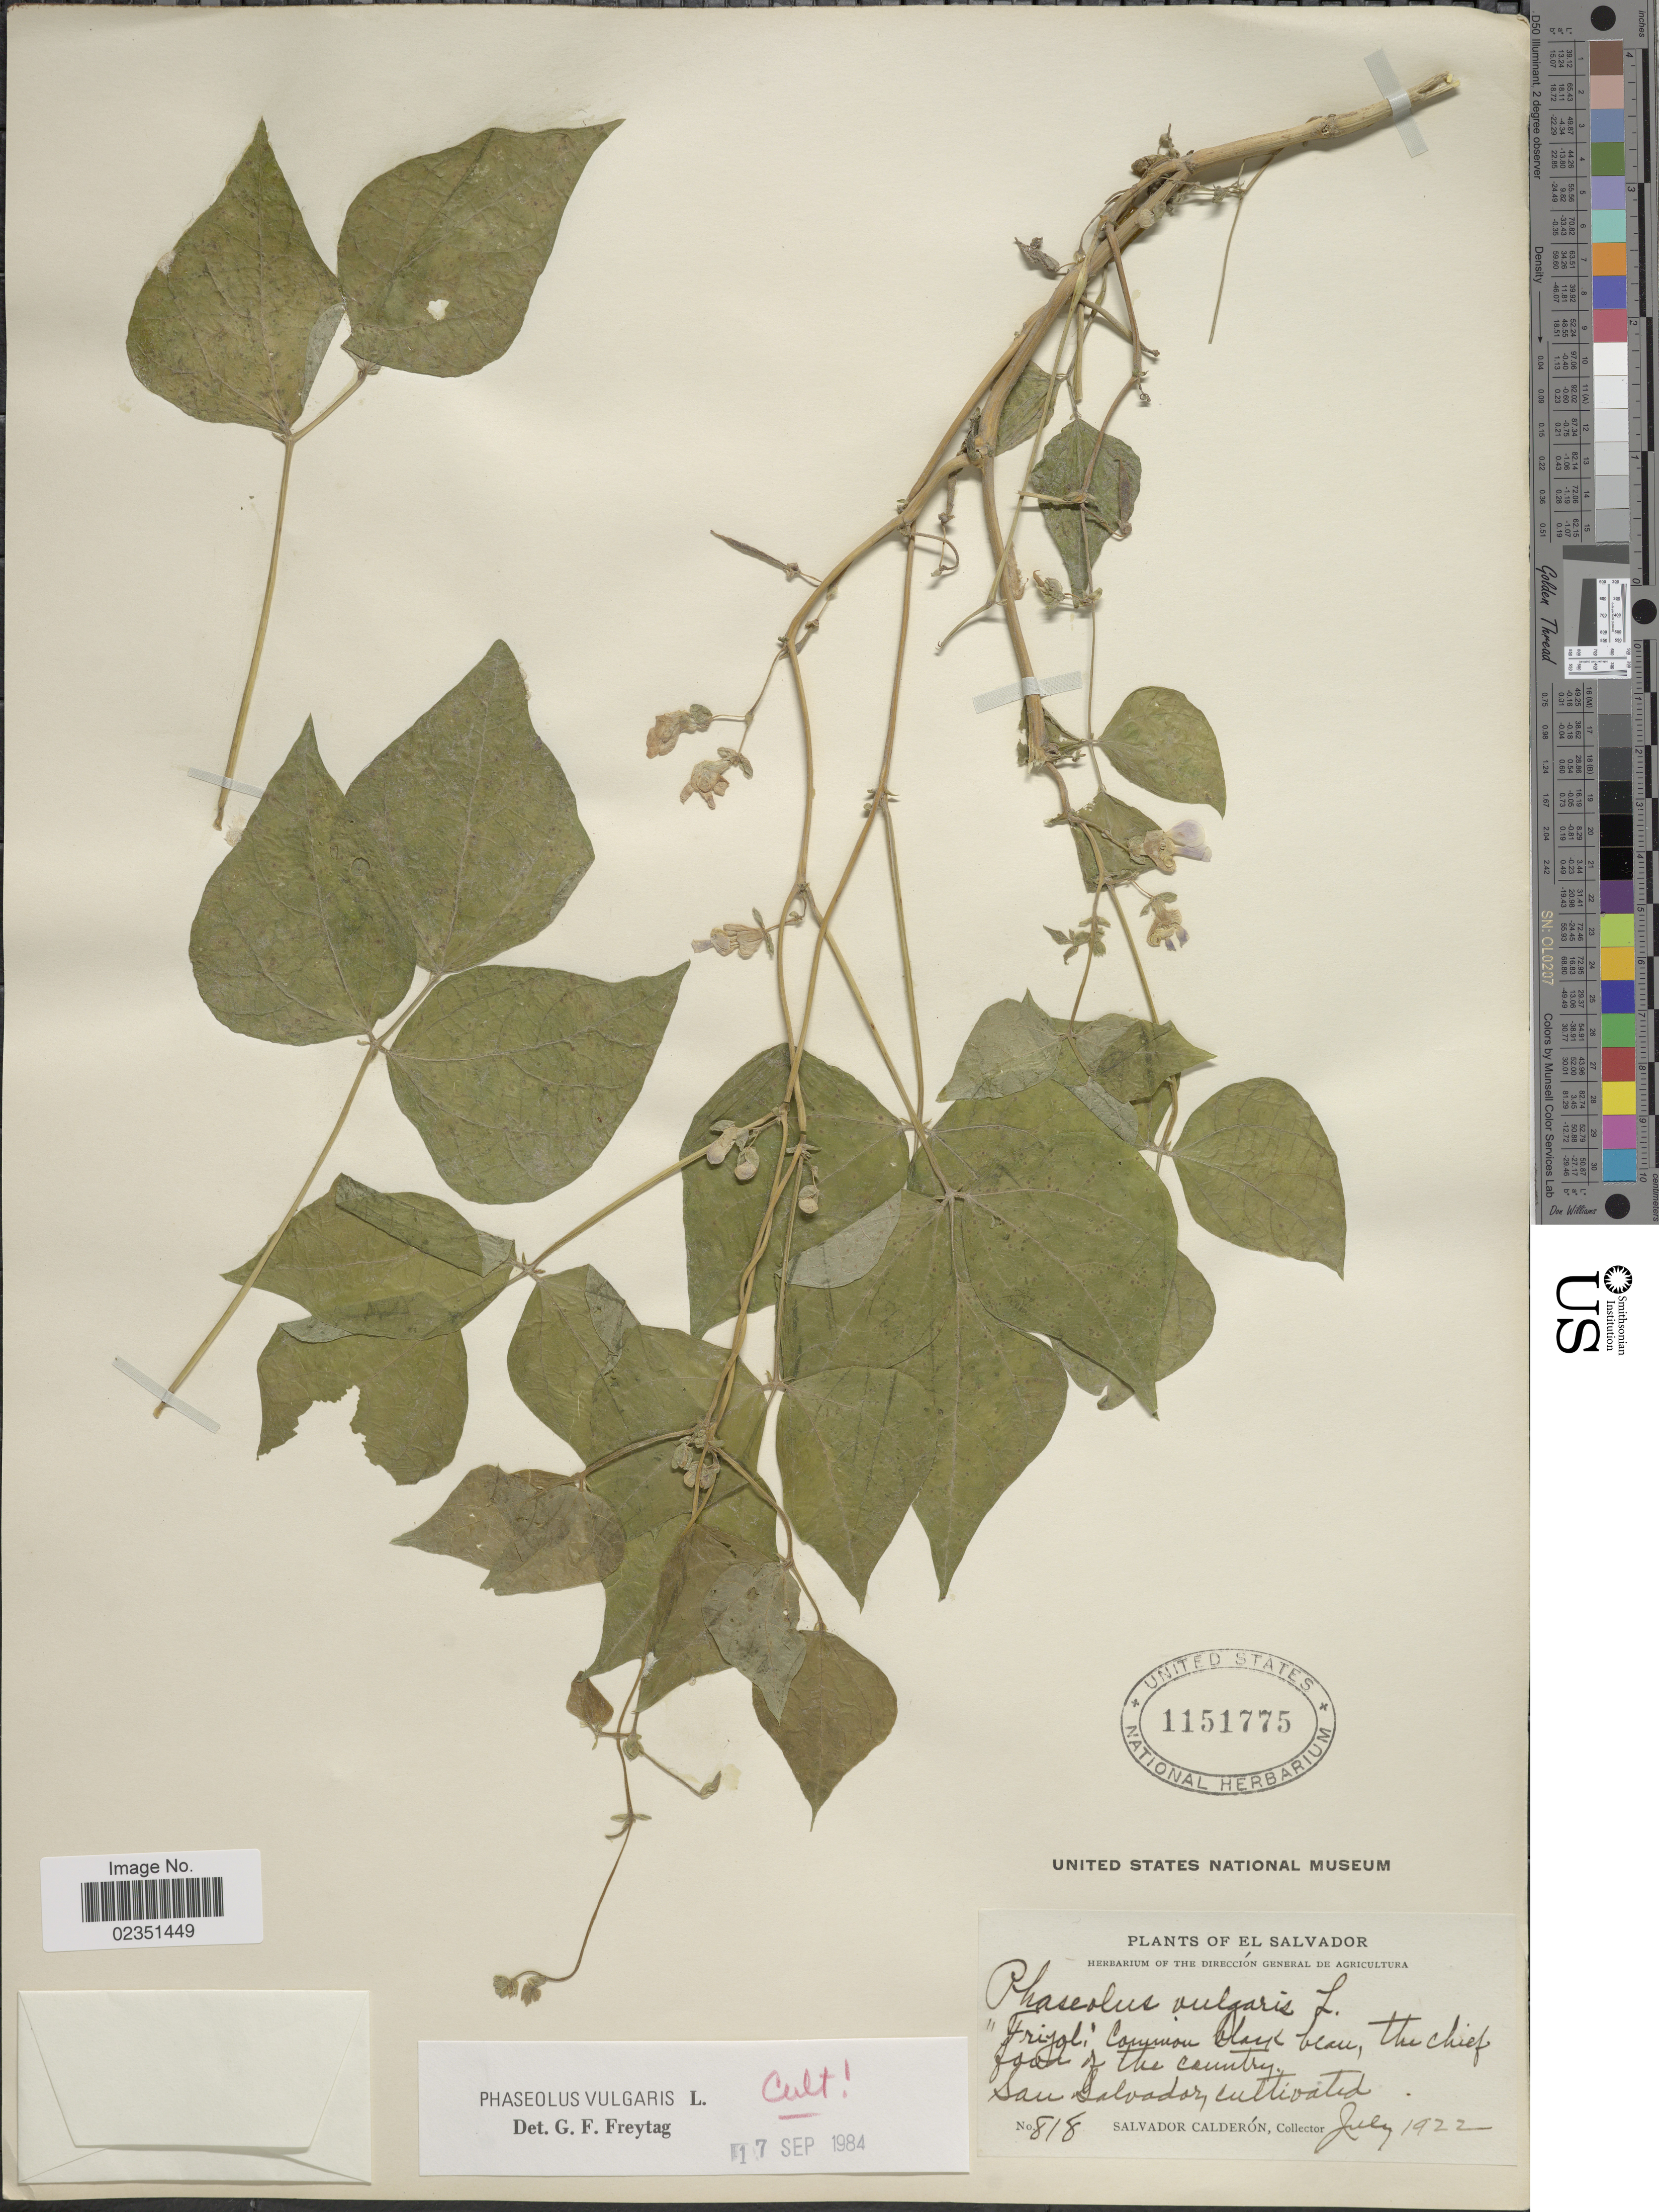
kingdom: Plantae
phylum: Tracheophyta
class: Magnoliopsida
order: Fabales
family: Fabaceae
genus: Phaseolus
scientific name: Phaseolus vulgaris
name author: L.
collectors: S. Calderón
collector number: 818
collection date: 1922-07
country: El Salvador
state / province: San Salvador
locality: Chief food of the country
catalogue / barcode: US 1151775